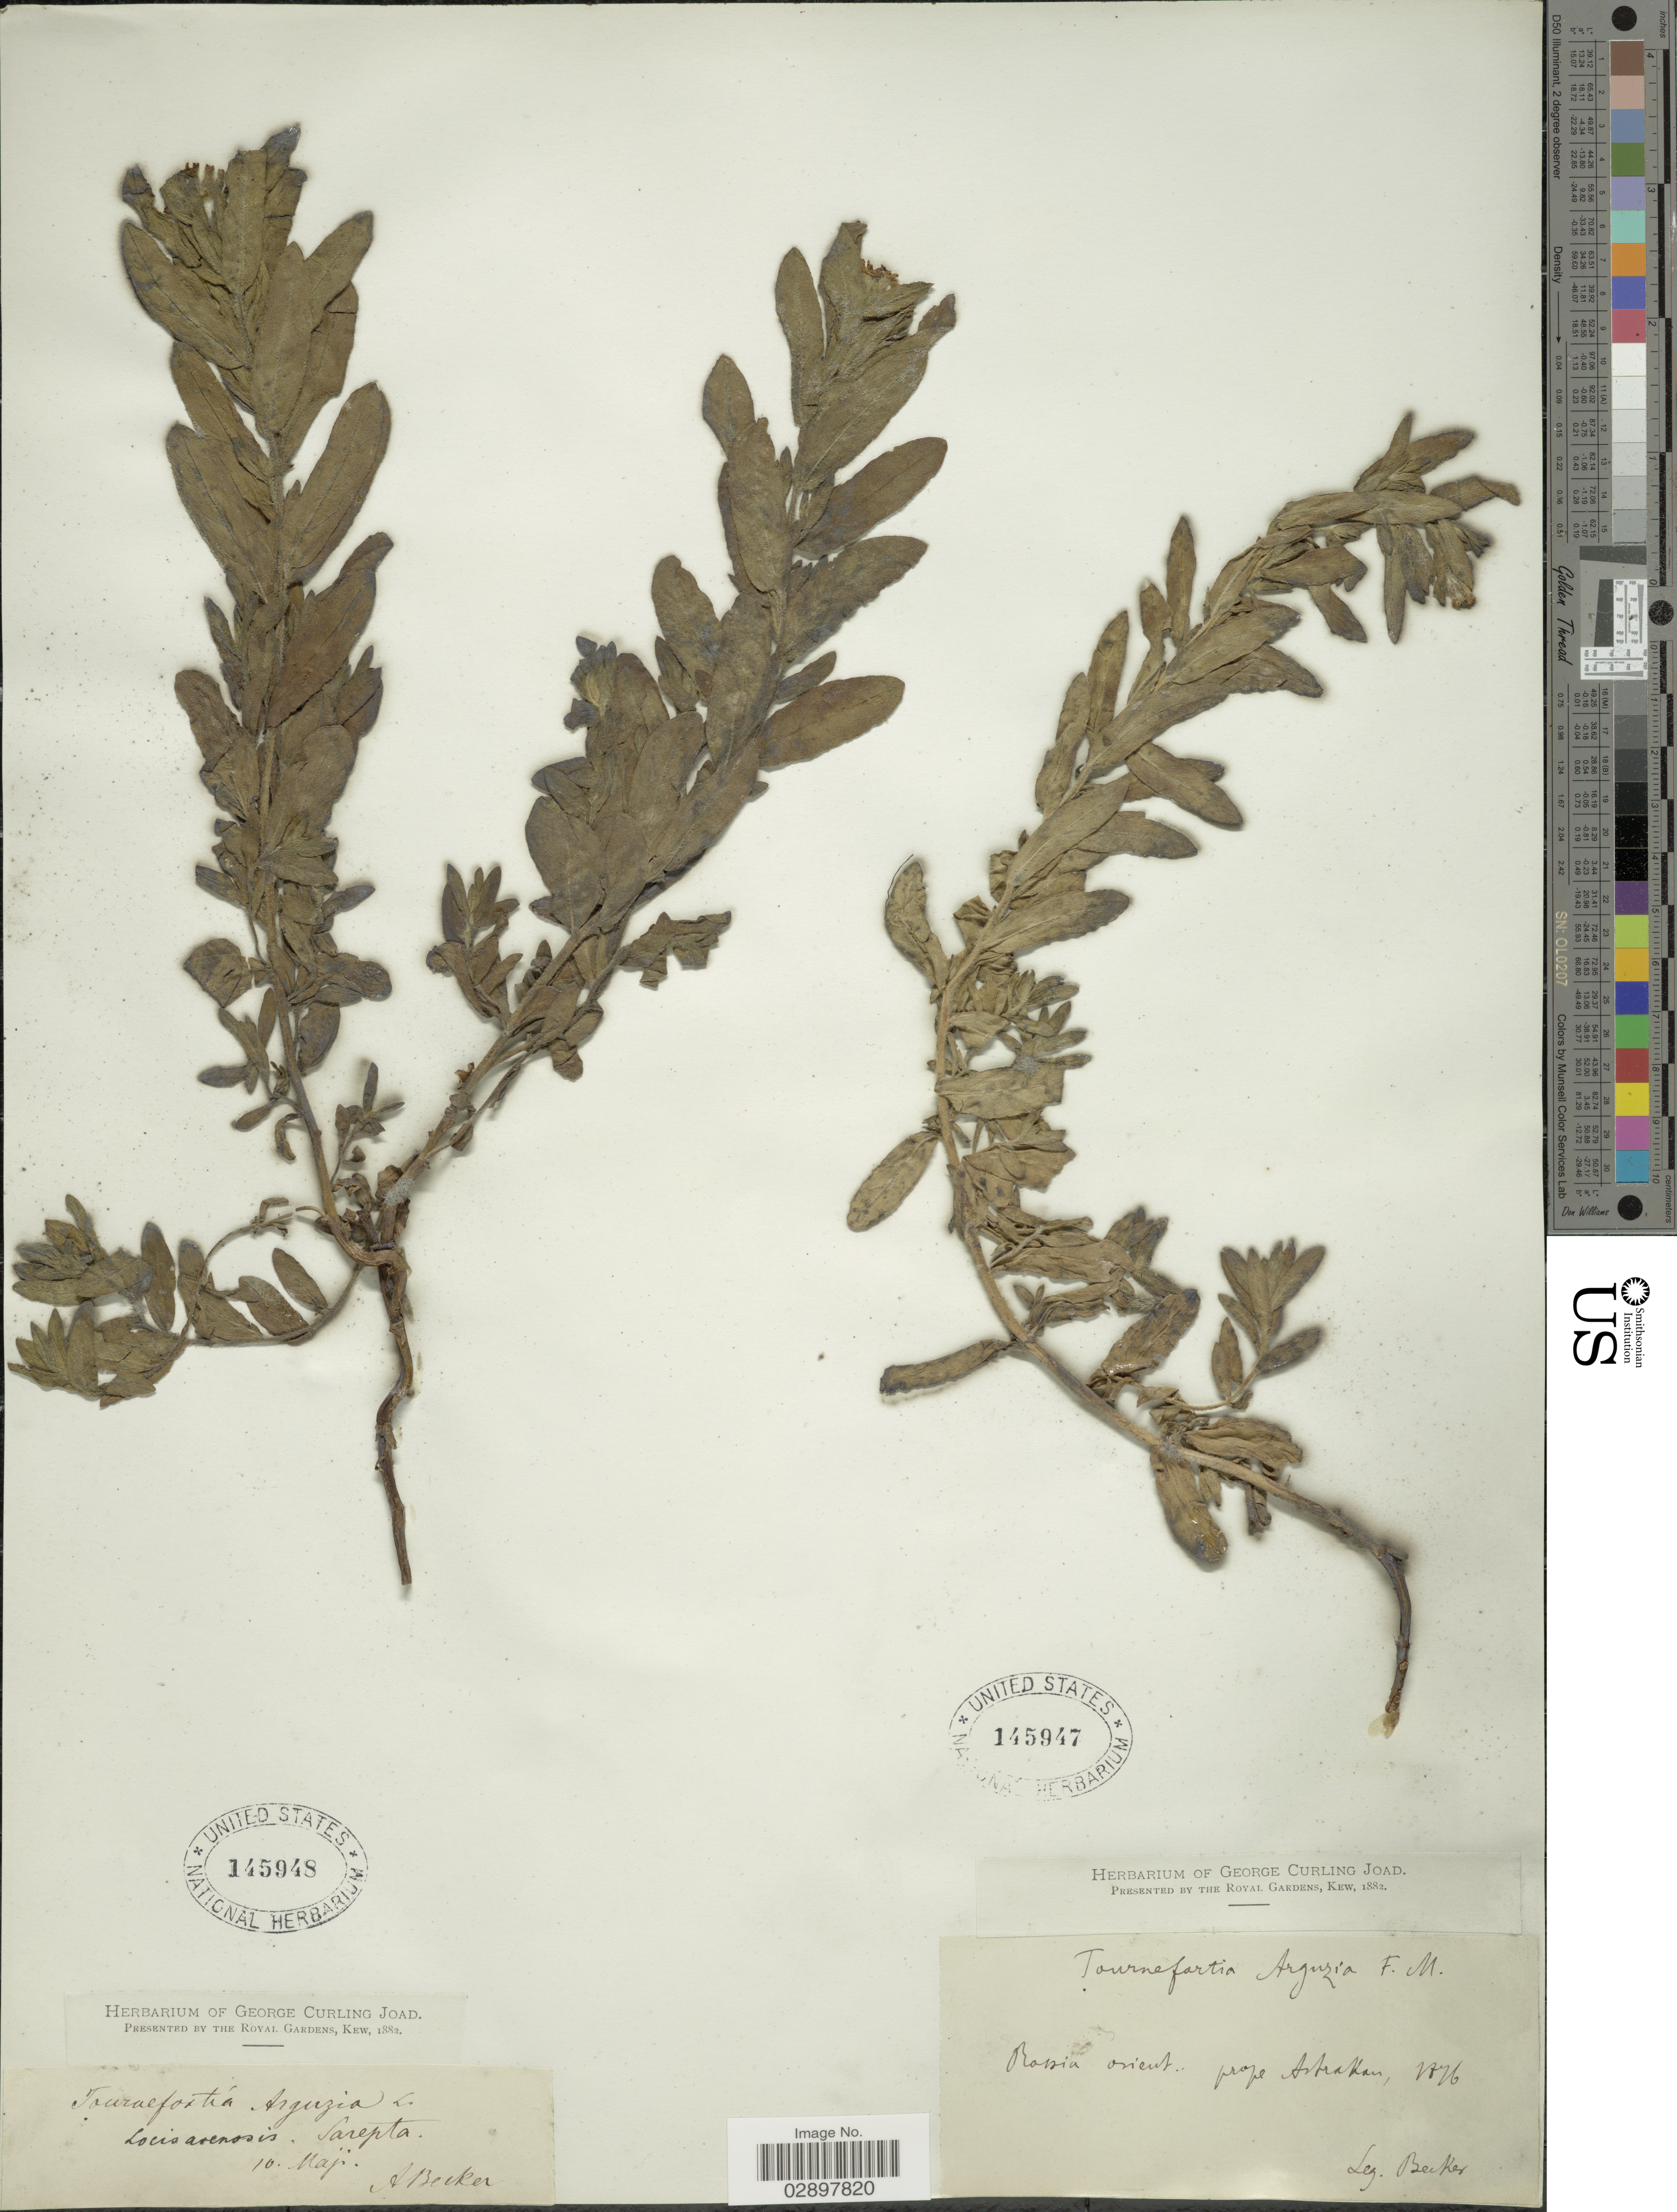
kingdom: Plantae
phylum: Tracheophyta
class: Magnoliopsida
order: Boraginales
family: Heliotropiaceae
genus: Tournefortia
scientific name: Tournefortia arguzia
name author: Roem. & Schult.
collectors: -. Becker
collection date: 1876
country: Russian Federation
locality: Rossia orient. prope Astrakan.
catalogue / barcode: US 145947-2